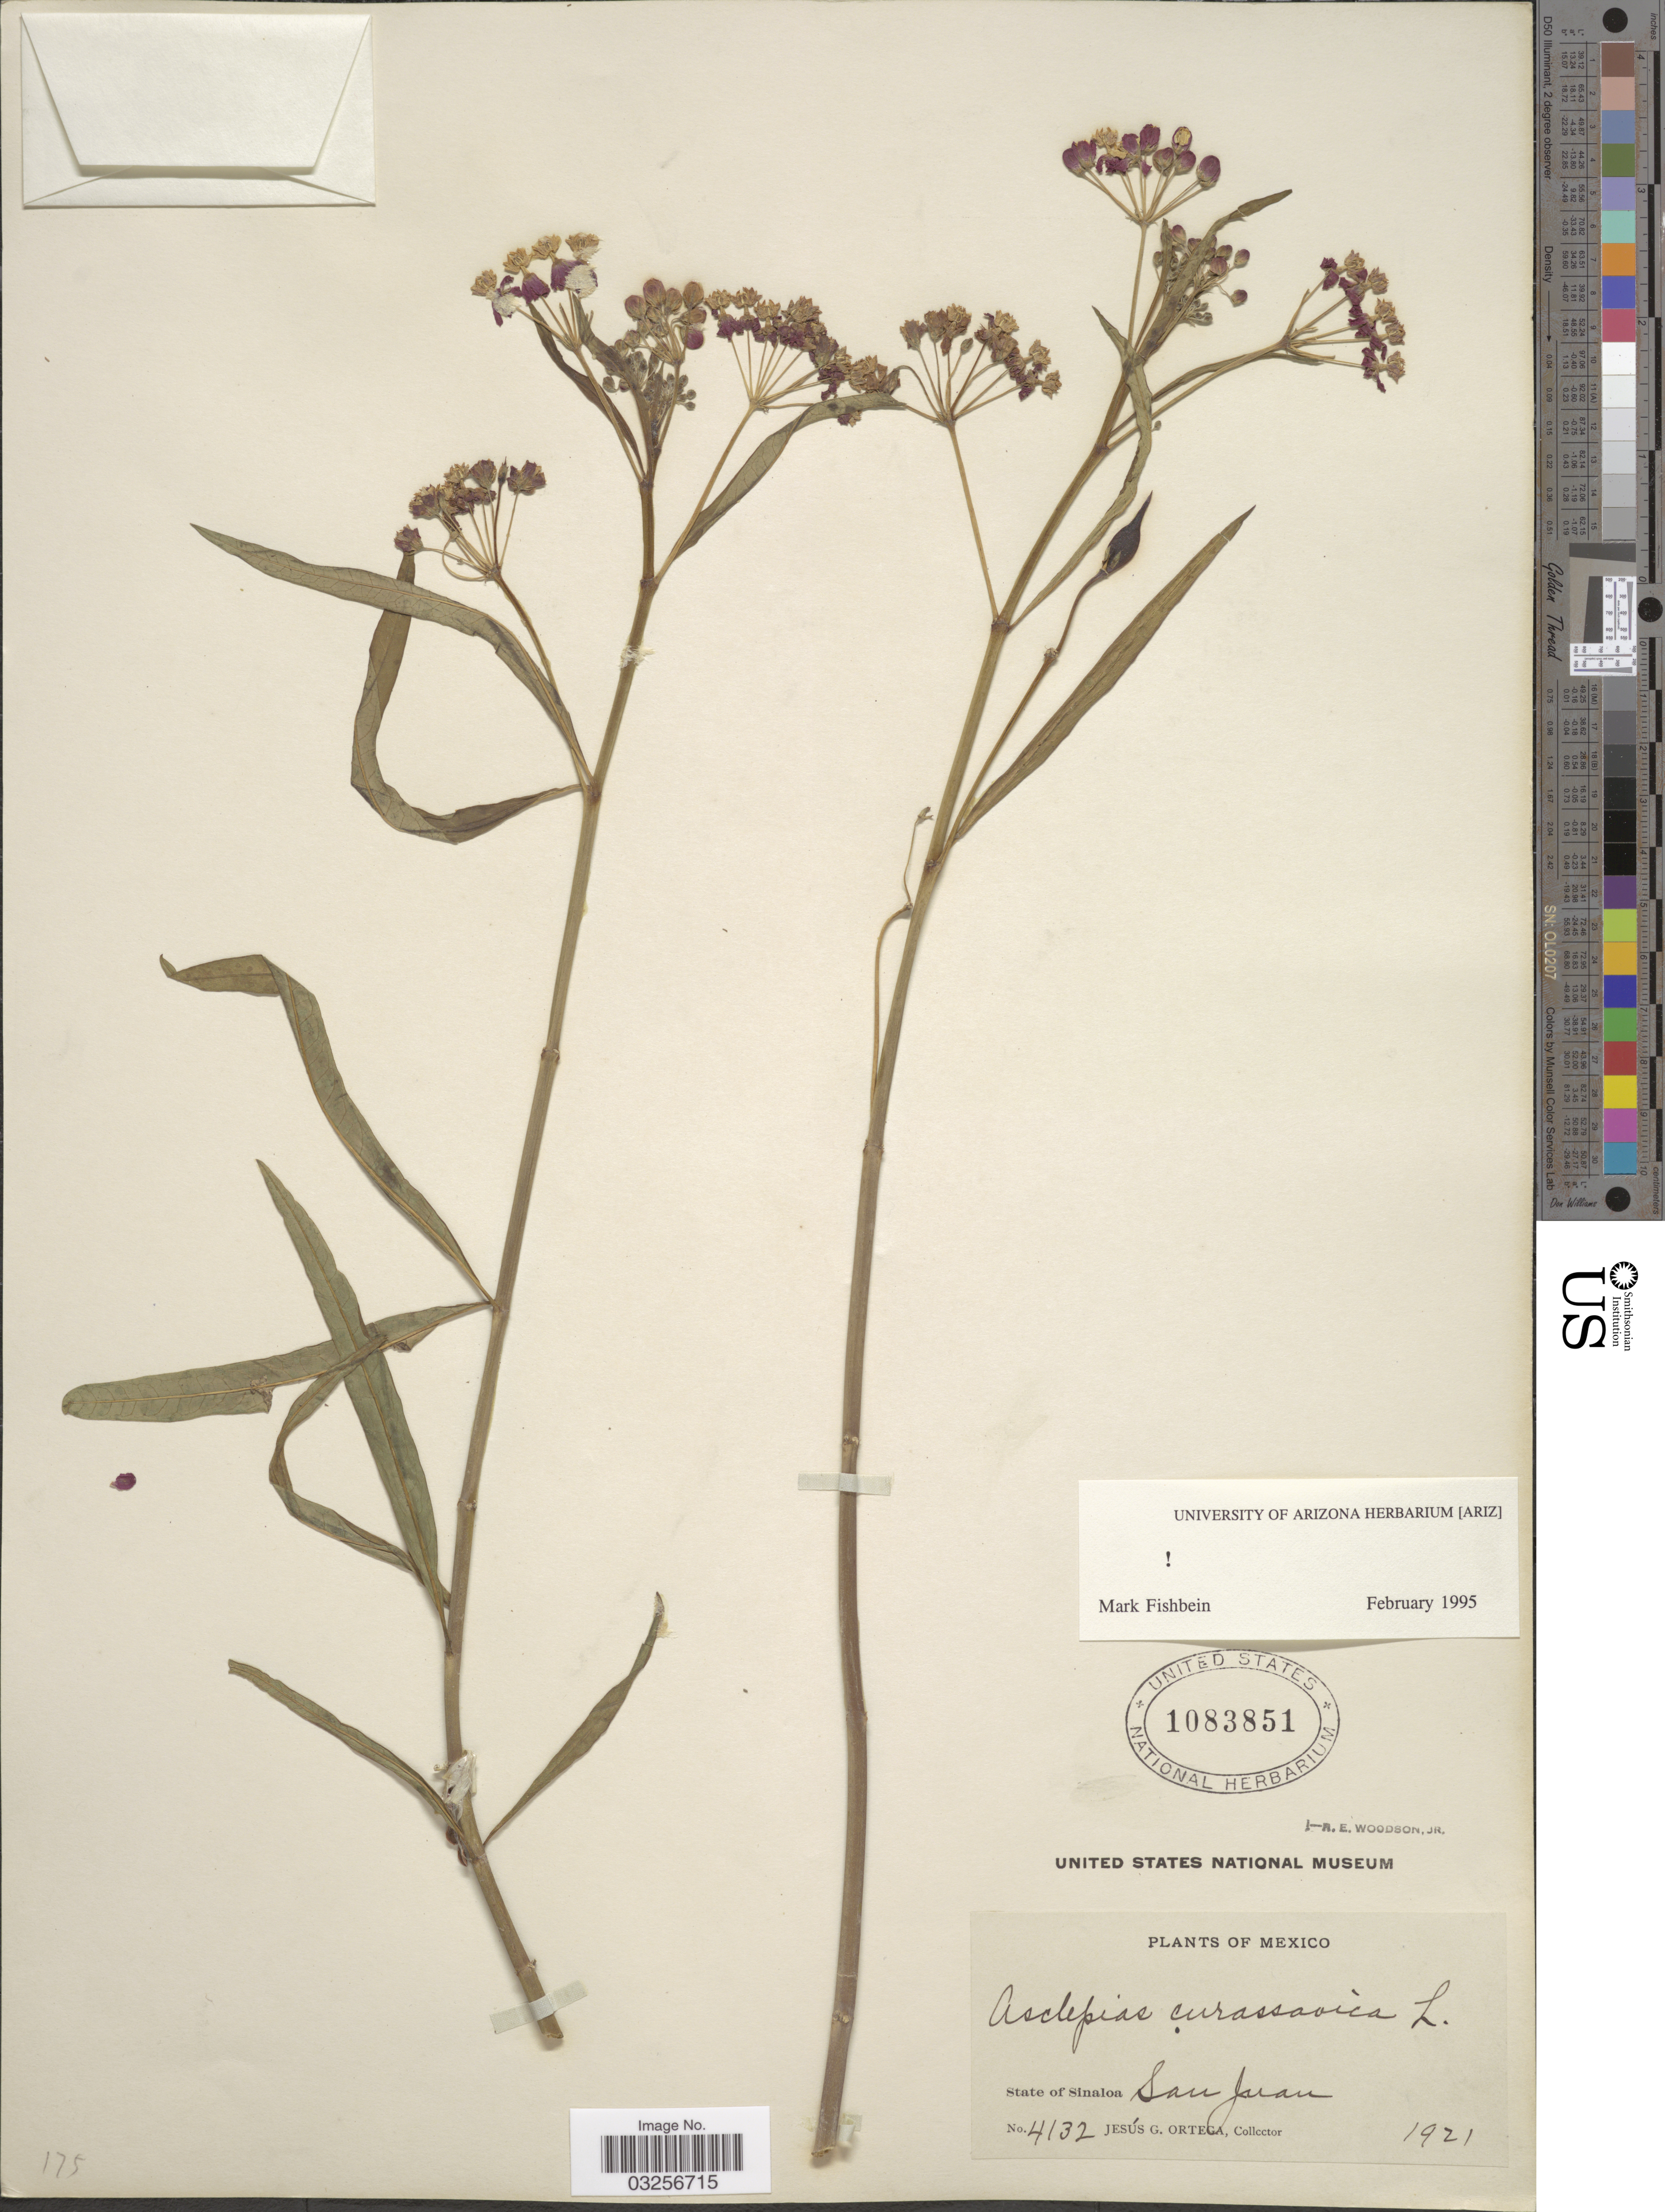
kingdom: Plantae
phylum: Tracheophyta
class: Magnoliopsida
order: Gentianales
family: Apocynaceae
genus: Asclepias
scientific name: Asclepias curassavica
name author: L.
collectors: J. Ortega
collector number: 4132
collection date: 1921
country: Mexico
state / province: Sinaloa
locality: San Juan.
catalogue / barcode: US 1083851